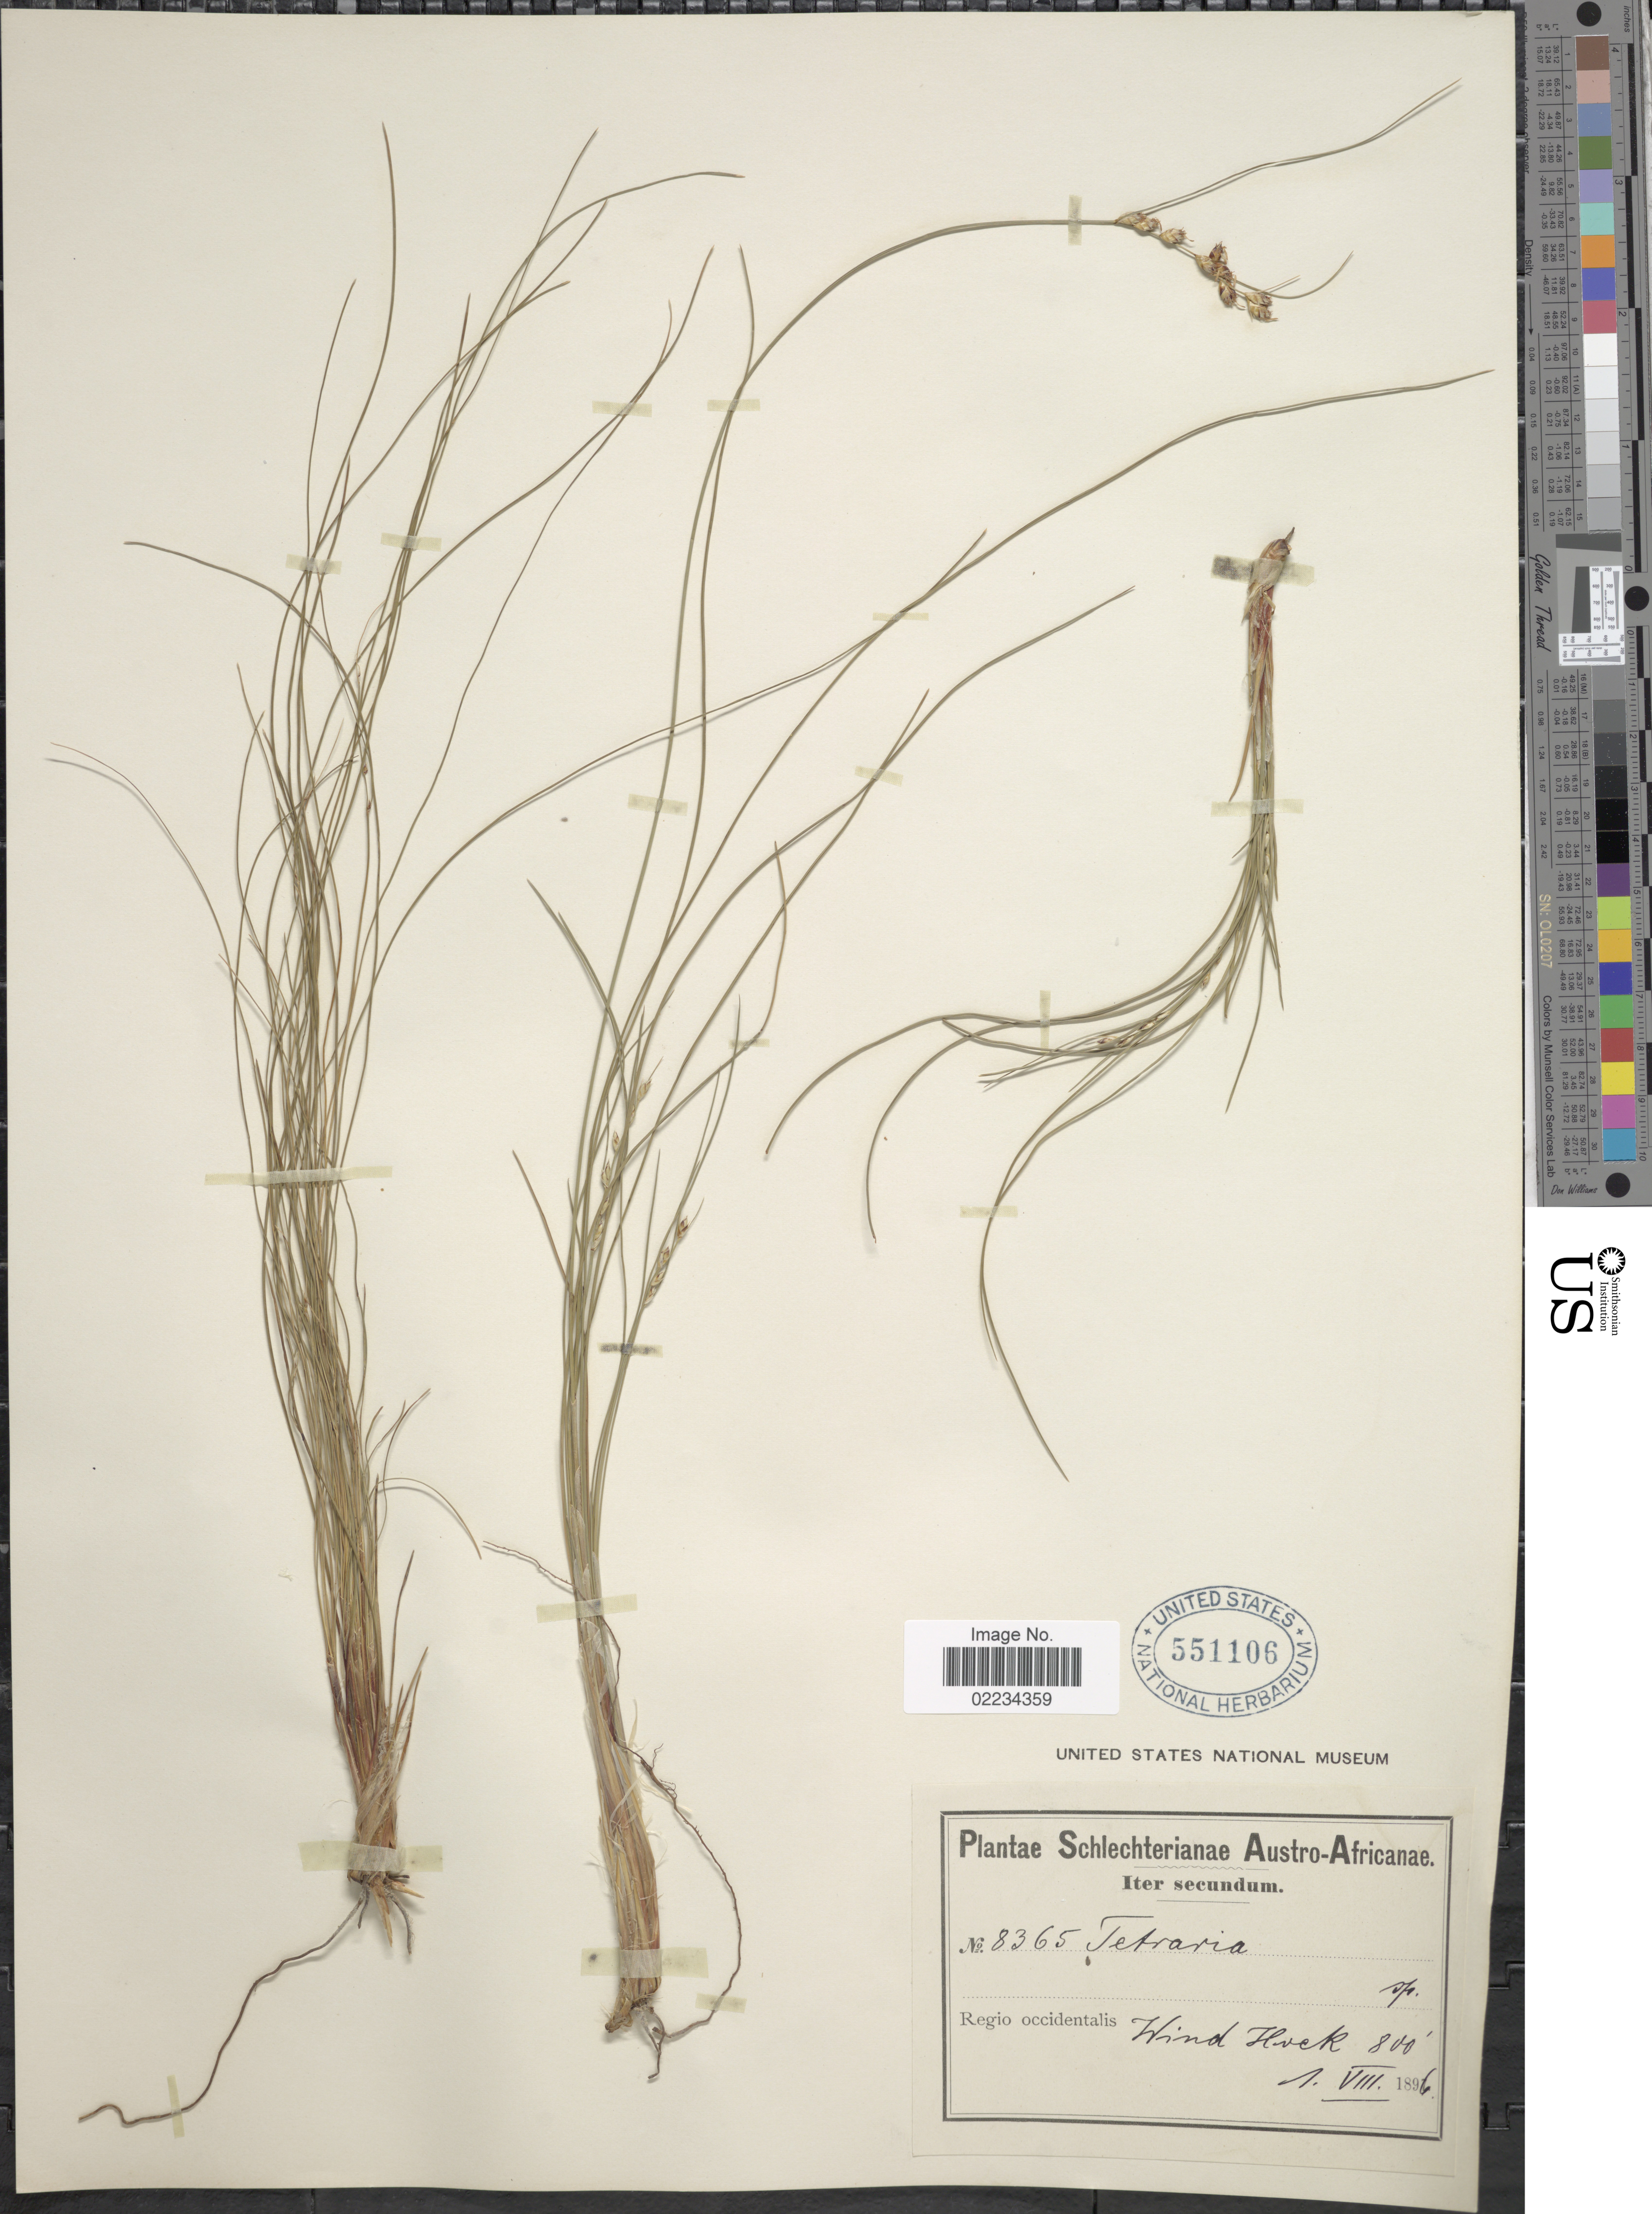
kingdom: Plantae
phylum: Tracheophyta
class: Liliopsida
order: Poales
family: Cyperaceae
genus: Ficinia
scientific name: Ficinia secunda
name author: (Vahl) Kunth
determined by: Strong, Mark T., (BOT), Smithsonian Institution - National Museum of Natural History (UNITED STATES)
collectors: Schlechter, --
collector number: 8365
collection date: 1896-08-01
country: South Africa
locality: Austro-Africanae, Iter secundum, Regio occidentalis, Wind Hoek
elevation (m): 244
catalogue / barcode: US 551106